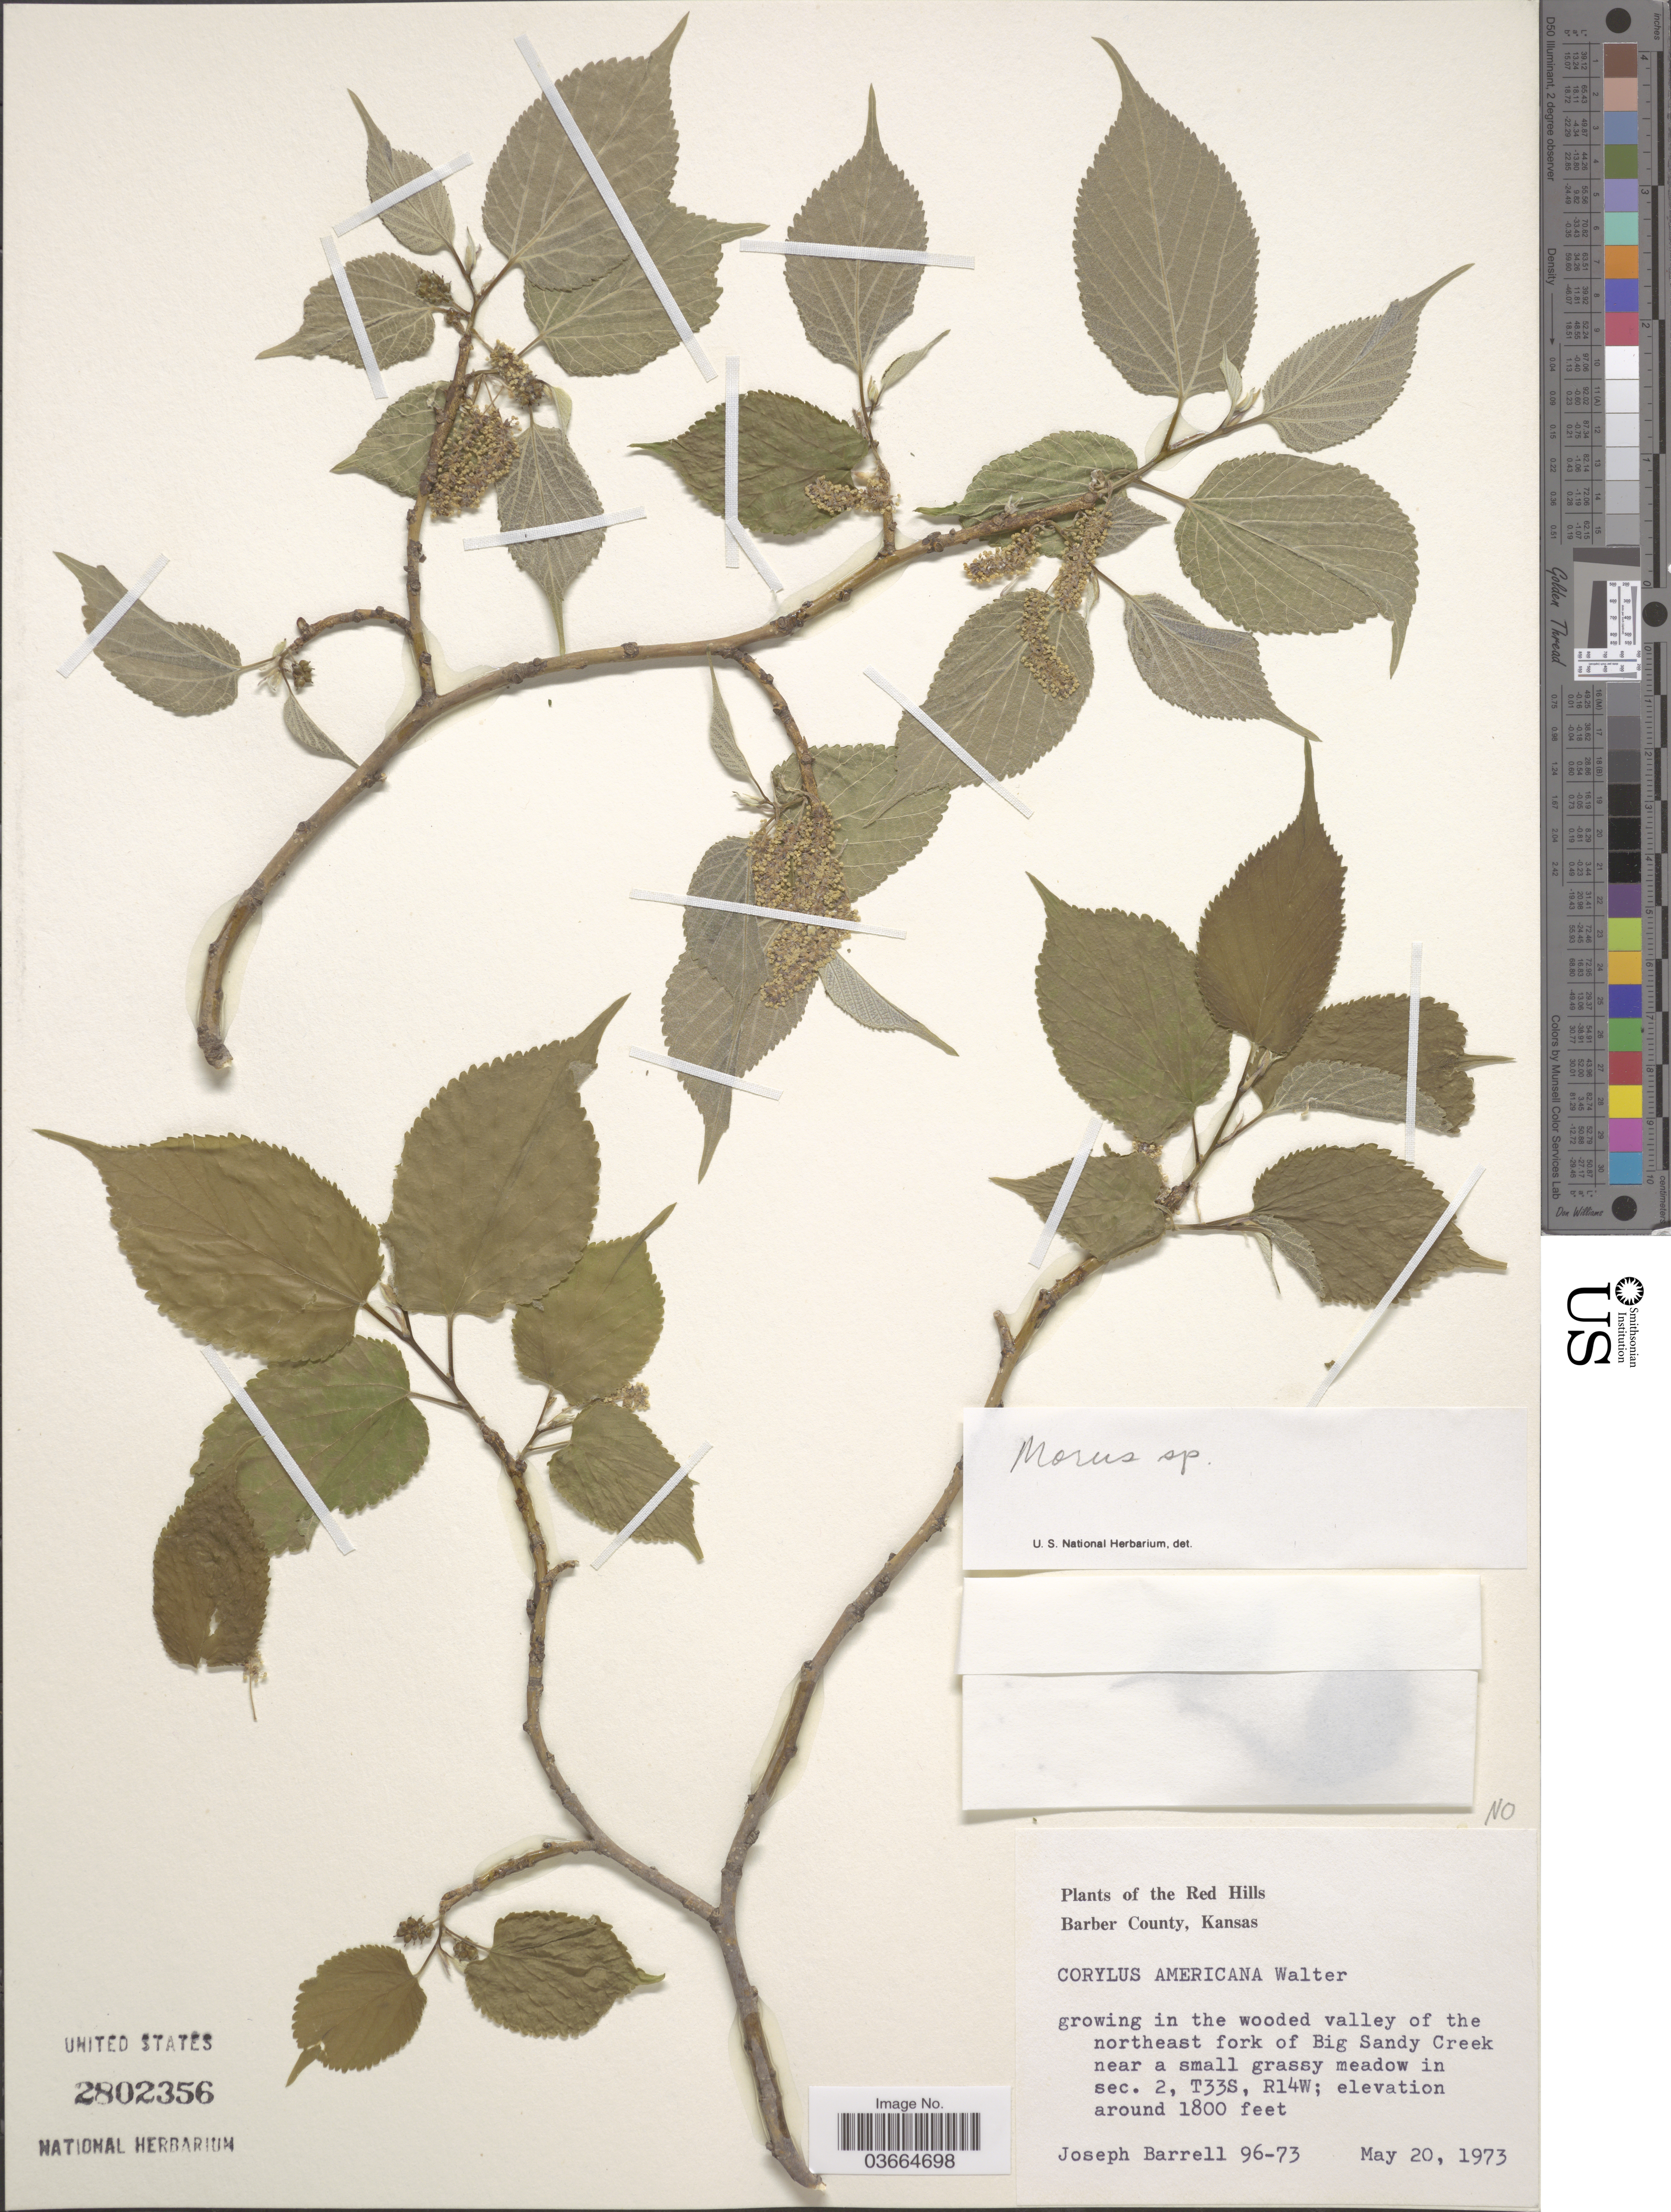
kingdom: Plantae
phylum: Tracheophyta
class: Magnoliopsida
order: Rosales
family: Moraceae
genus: Morus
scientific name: Morus sp.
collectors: J. Barrell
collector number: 96-73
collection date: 1973-05-20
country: United States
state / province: Kansas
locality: Red Hills. Barber County. Growing in the wooded valley of the northeast fork of Big Sandy Creek near a small grassy meadow in sec. 2, T33S, R14W.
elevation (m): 549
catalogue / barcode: US 2802356